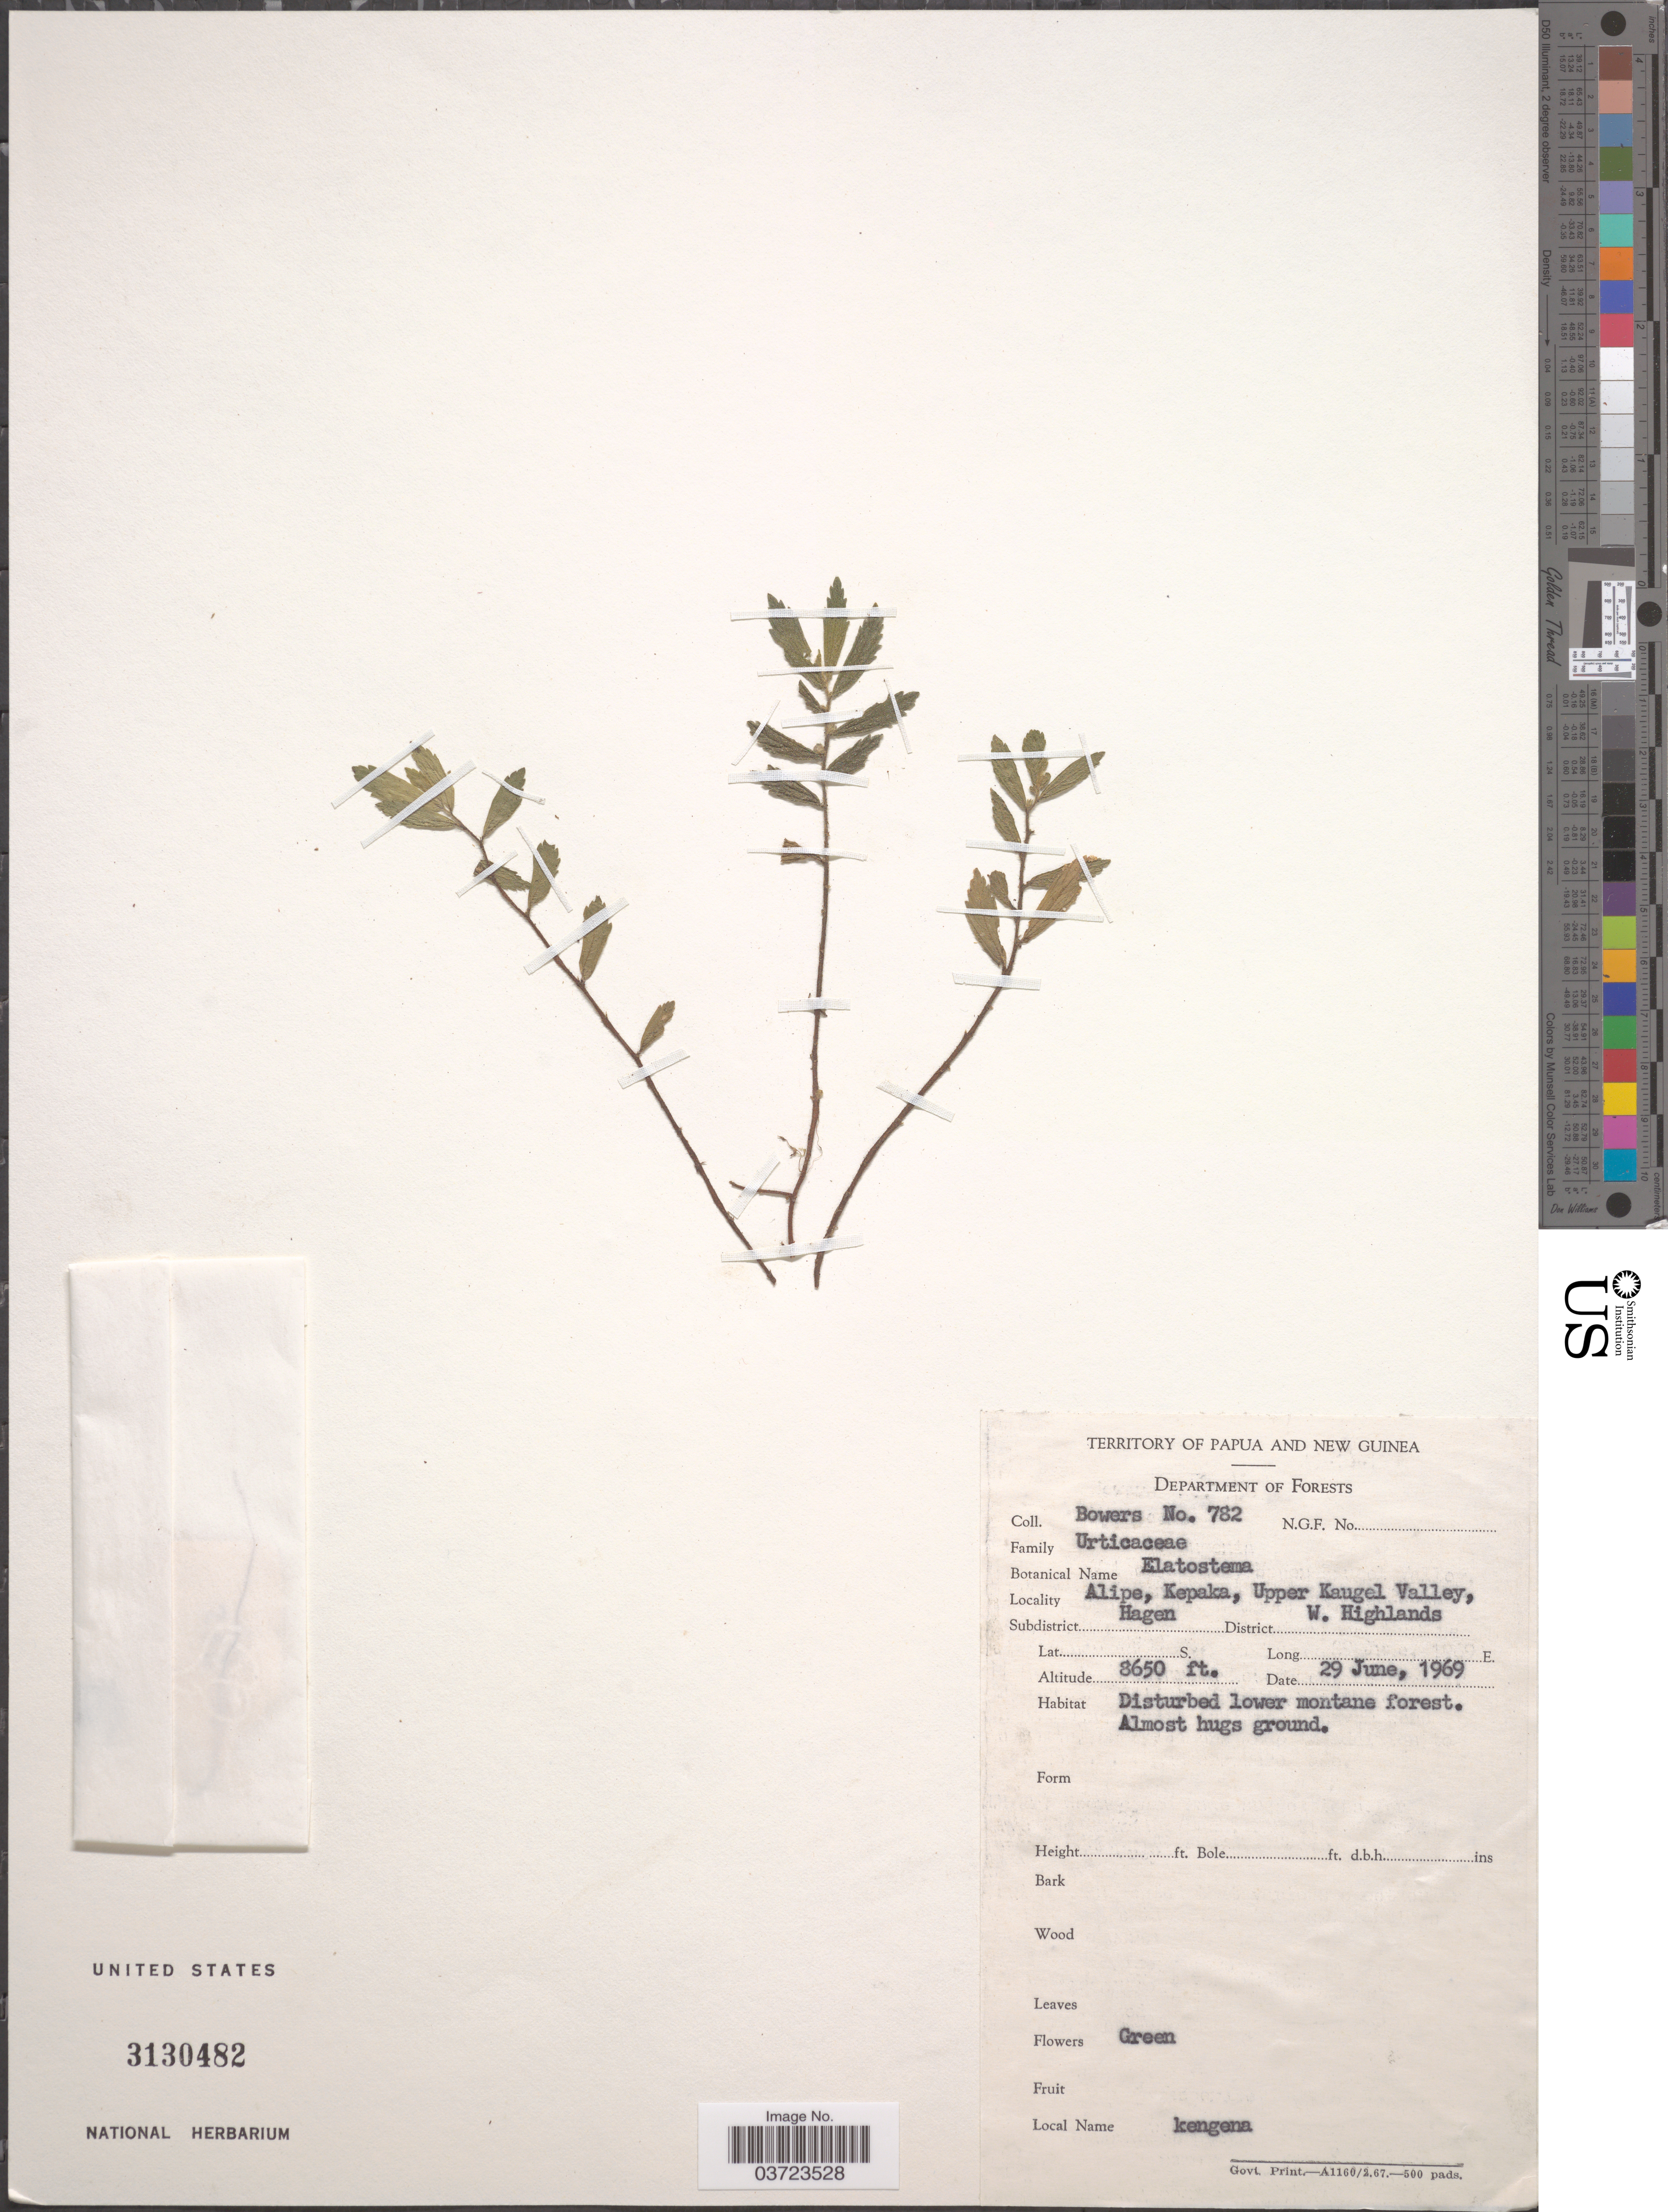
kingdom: Plantae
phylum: Tracheophyta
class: Magnoliopsida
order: Rosales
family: Urticaceae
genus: Elatostema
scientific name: Elatostema sp.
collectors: -. Bowers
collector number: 782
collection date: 1969-06-29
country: Papua New Guinea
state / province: Western Highlands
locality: Territory of Papua and New Guinea. Alipe, Kepaka, Upper Kaugel Valley, Subdistrict Hagen. District W. Highlands.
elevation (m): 2637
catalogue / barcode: US 3130482